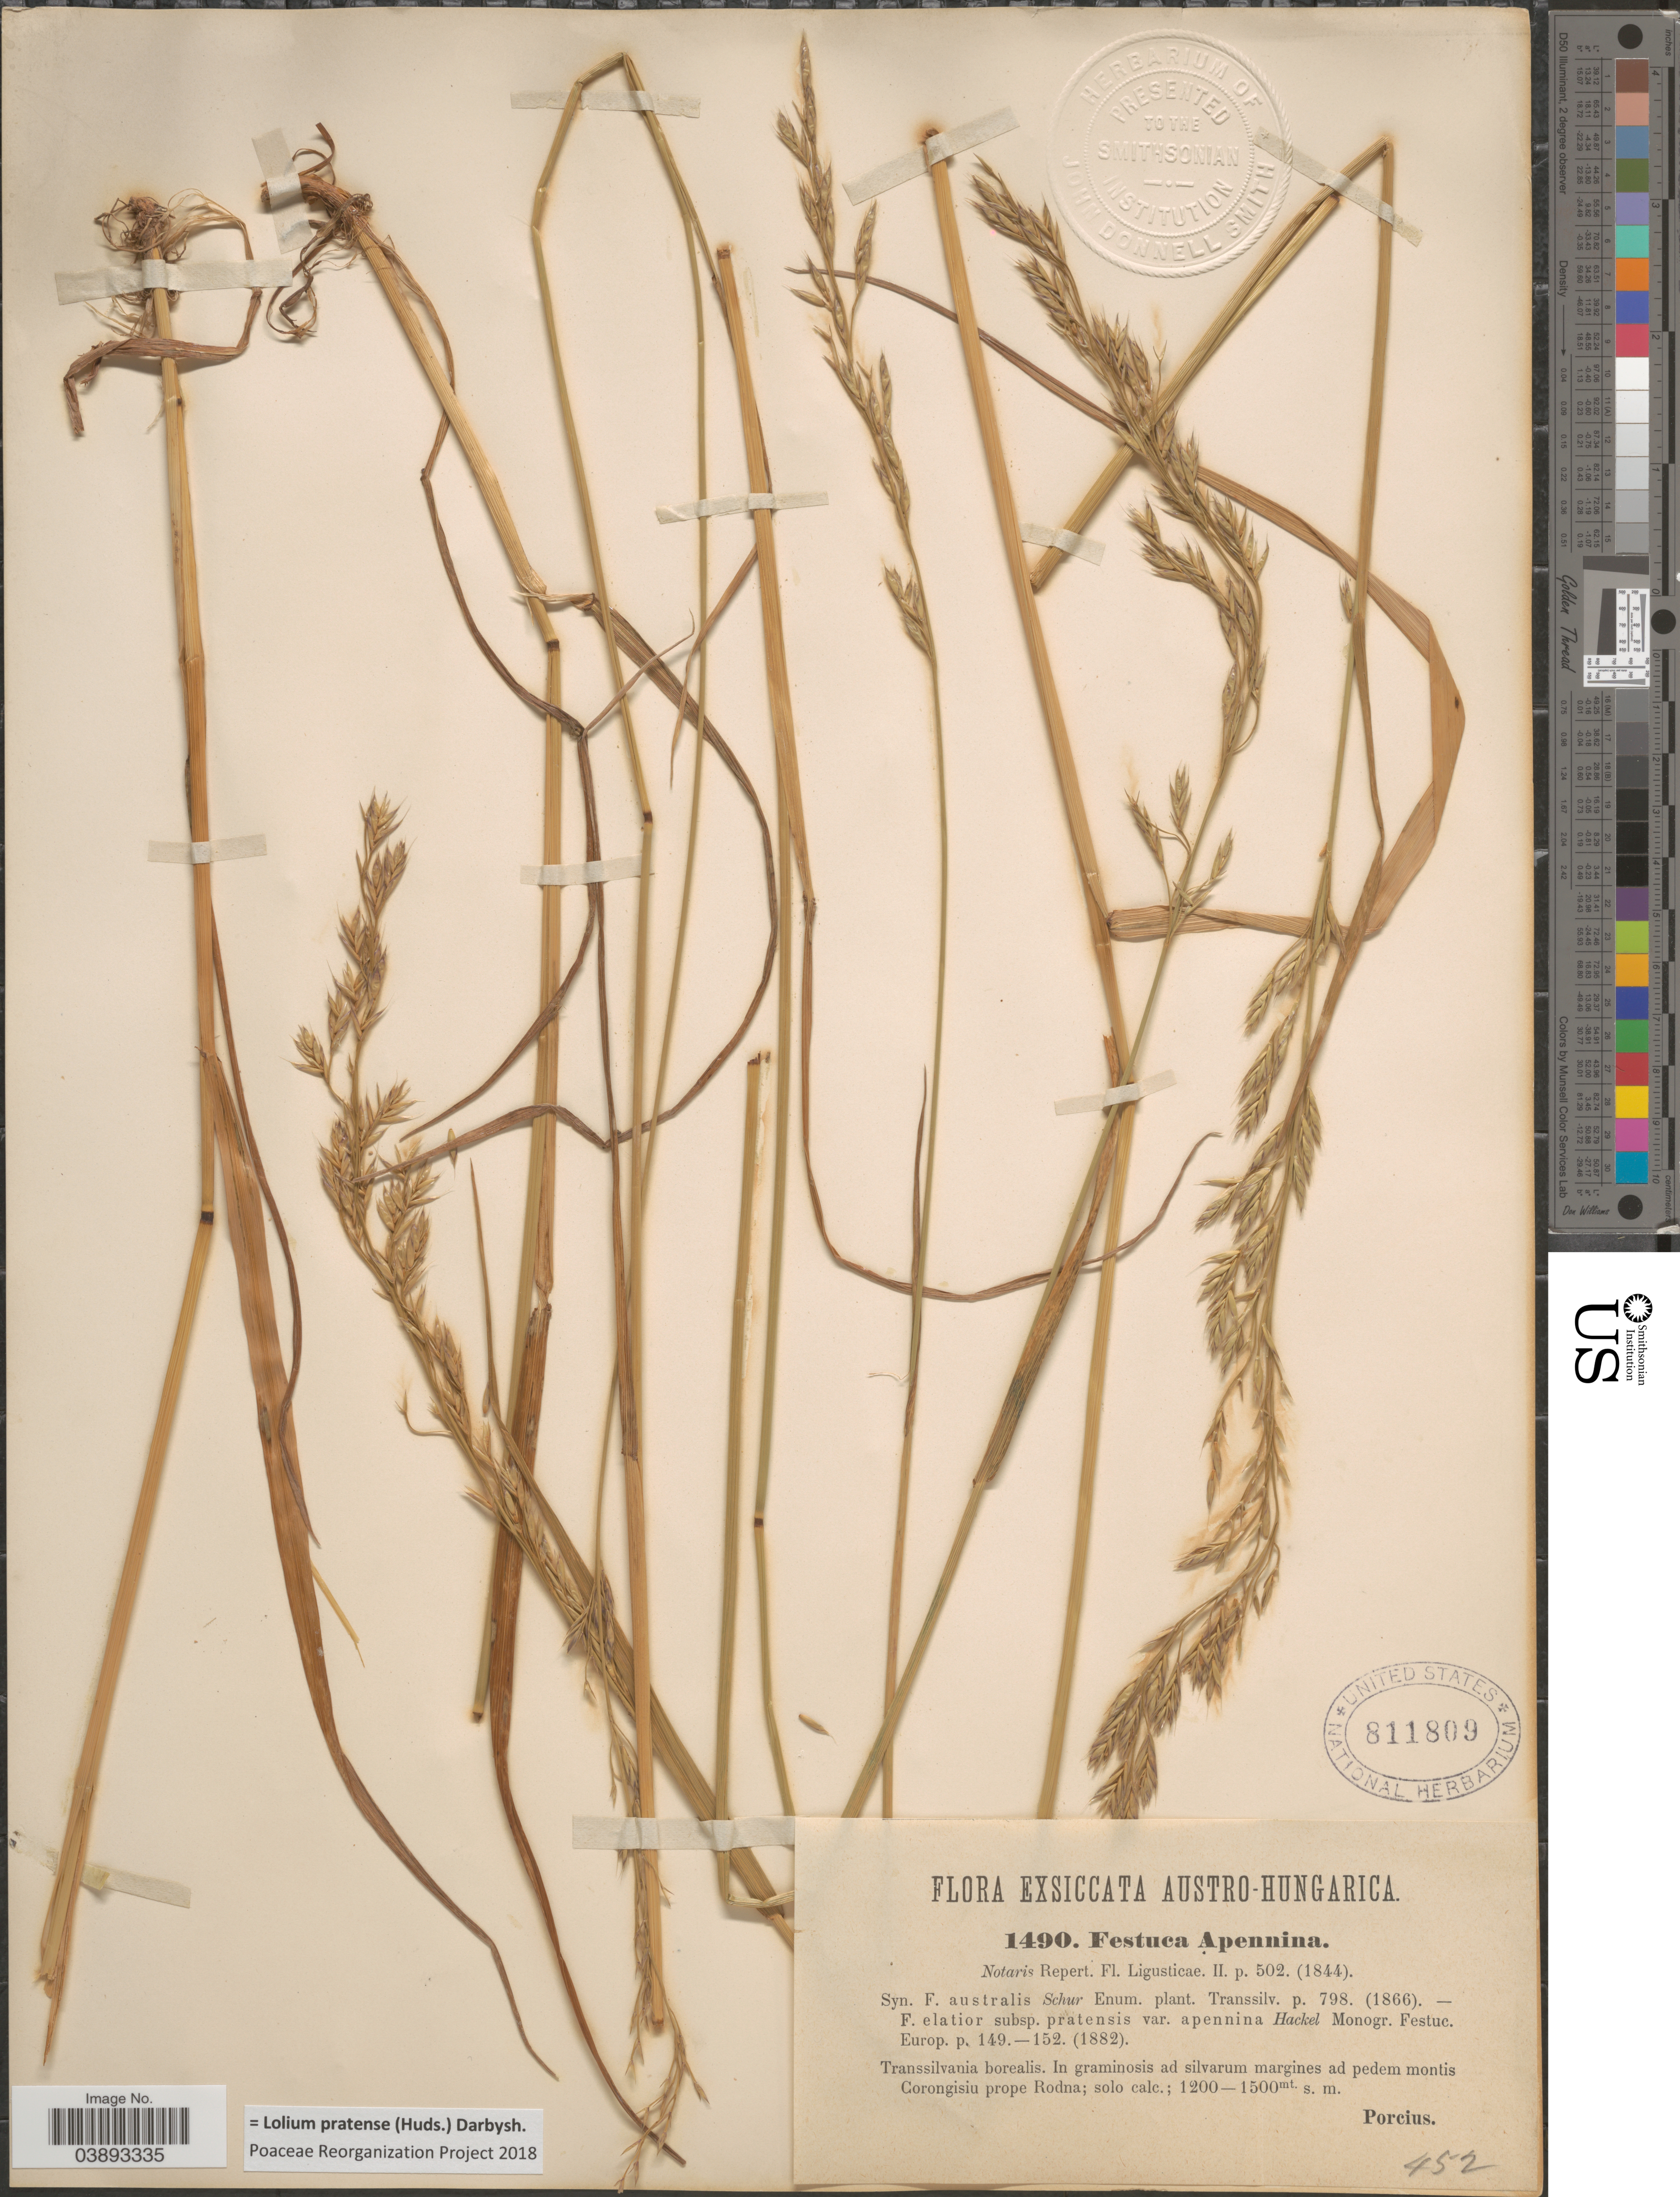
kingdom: Plantae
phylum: Tracheophyta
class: Liliopsida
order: Poales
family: Poaceae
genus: Lolium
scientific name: Lolium pratense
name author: (Huds.) Darbysh.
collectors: Porcius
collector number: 1490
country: Romania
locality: Austro-Hungarica. Transsilvania borealis. In graminosis ad silvarum margines ad pedem montis Corongisiu prope Rodna.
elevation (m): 1200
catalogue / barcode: US 811809